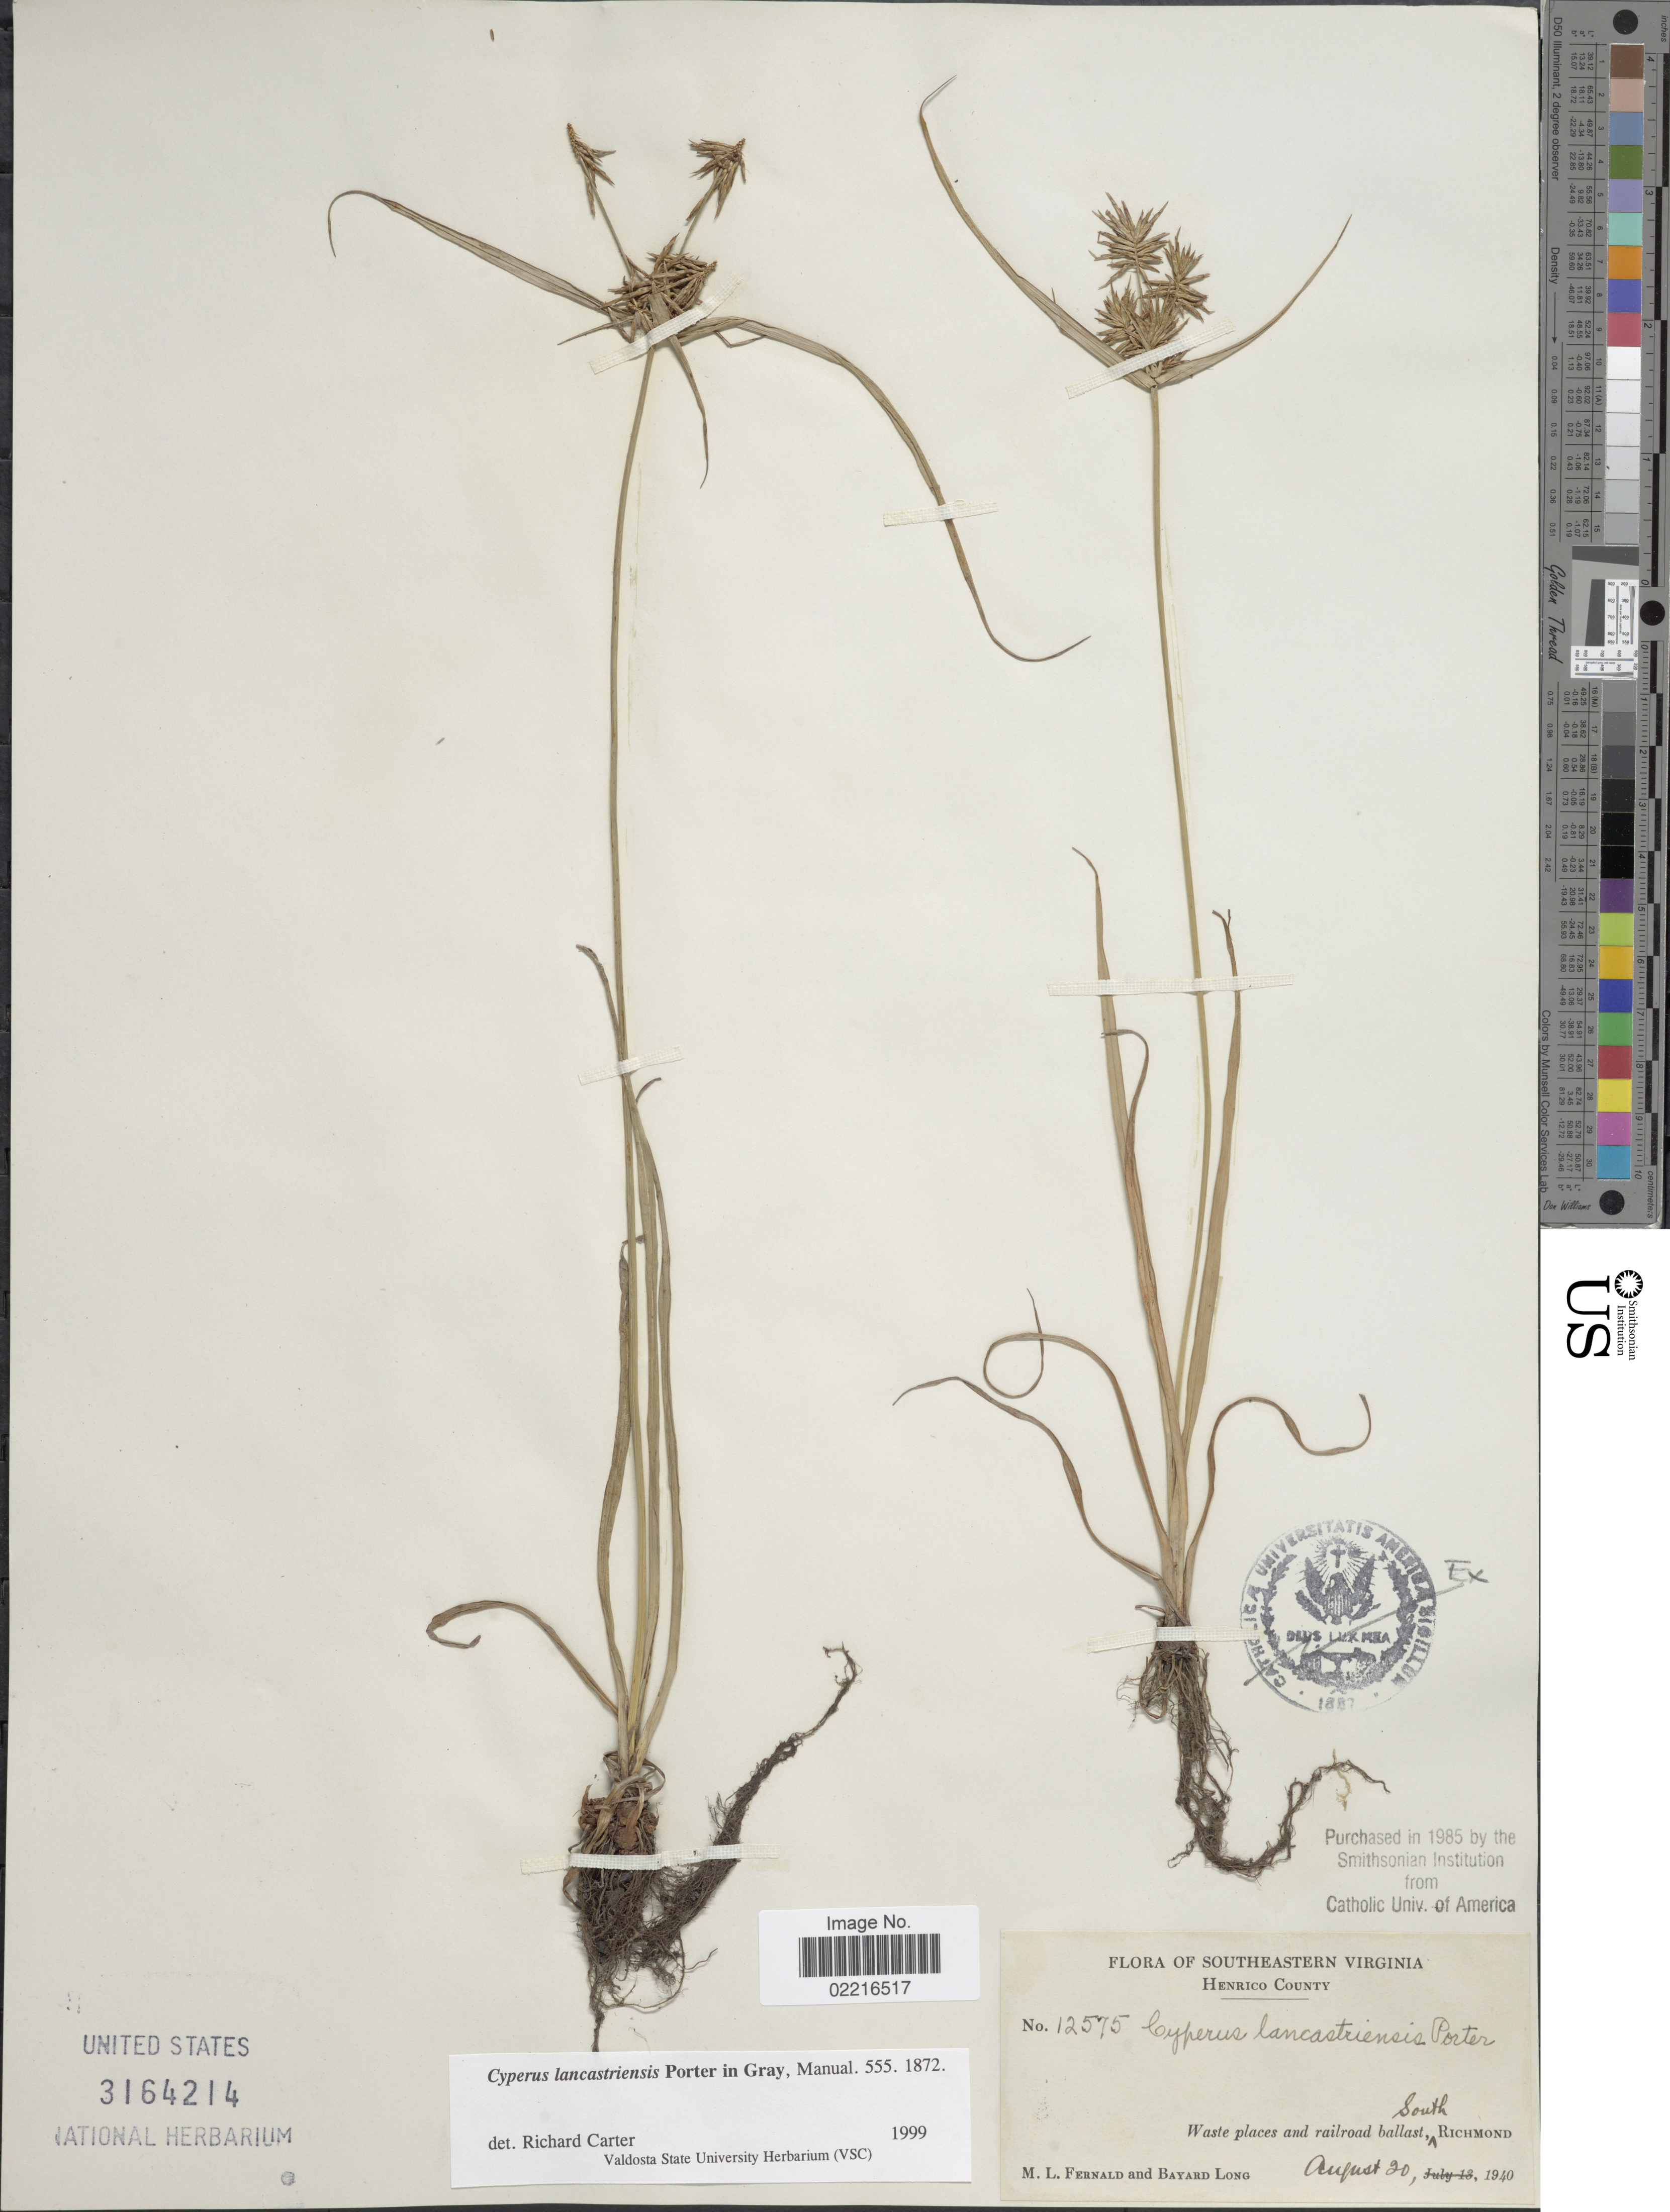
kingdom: Plantae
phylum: Tracheophyta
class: Liliopsida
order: Poales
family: Cyperaceae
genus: Cyperus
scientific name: Cyperus lancastriensis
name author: Porter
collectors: M. L. Fernald & B. Long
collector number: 12575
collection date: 1940-08-20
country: United States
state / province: Virginia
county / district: Henrico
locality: Southeastern Virginia, Henrico County, south Richmond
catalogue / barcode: US 3164214